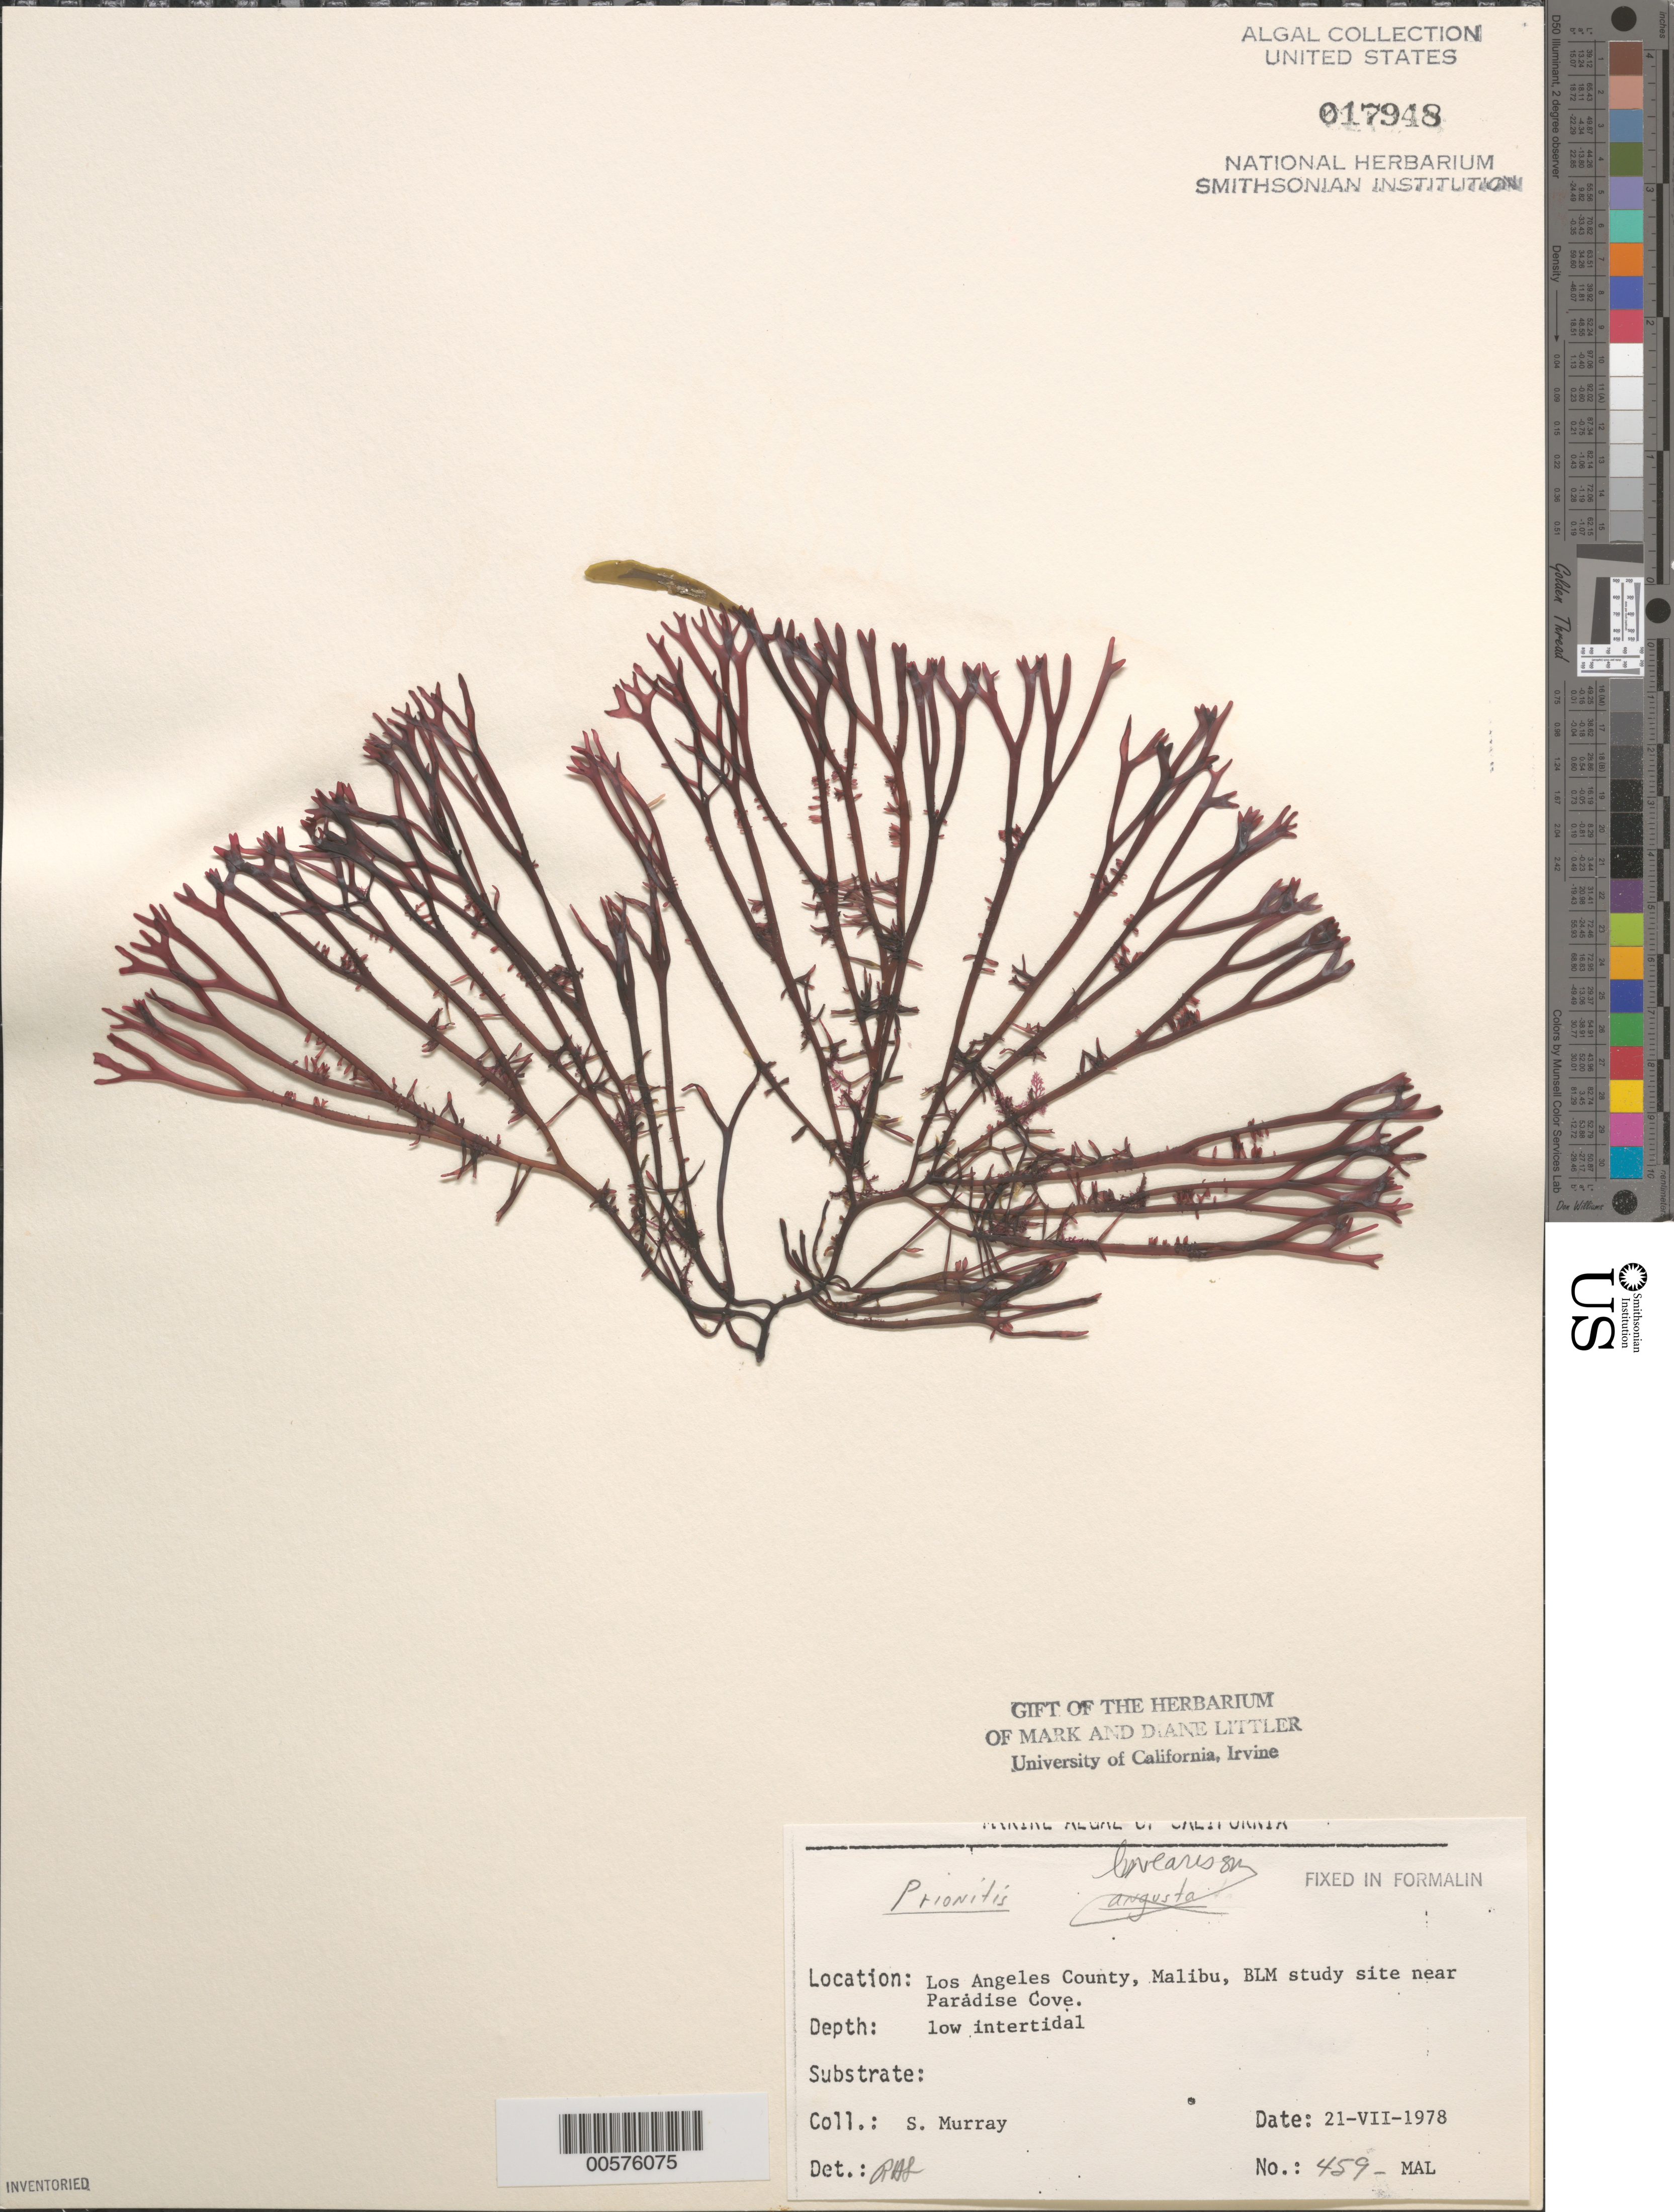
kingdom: Plantae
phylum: Rhodophyta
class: Florideophyceae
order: Cryptonemiales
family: Cryptonemiaceae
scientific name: Prionitis linearis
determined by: Murray, S. N.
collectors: S. N. Murray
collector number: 459-mal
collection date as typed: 21 Jul 1978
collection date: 1978-07-21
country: United States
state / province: California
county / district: Los Angeles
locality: Malibu near Paradise Cove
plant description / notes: BLM-SOCALBIGHT Rocky Intertidal Survey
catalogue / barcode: US 17948